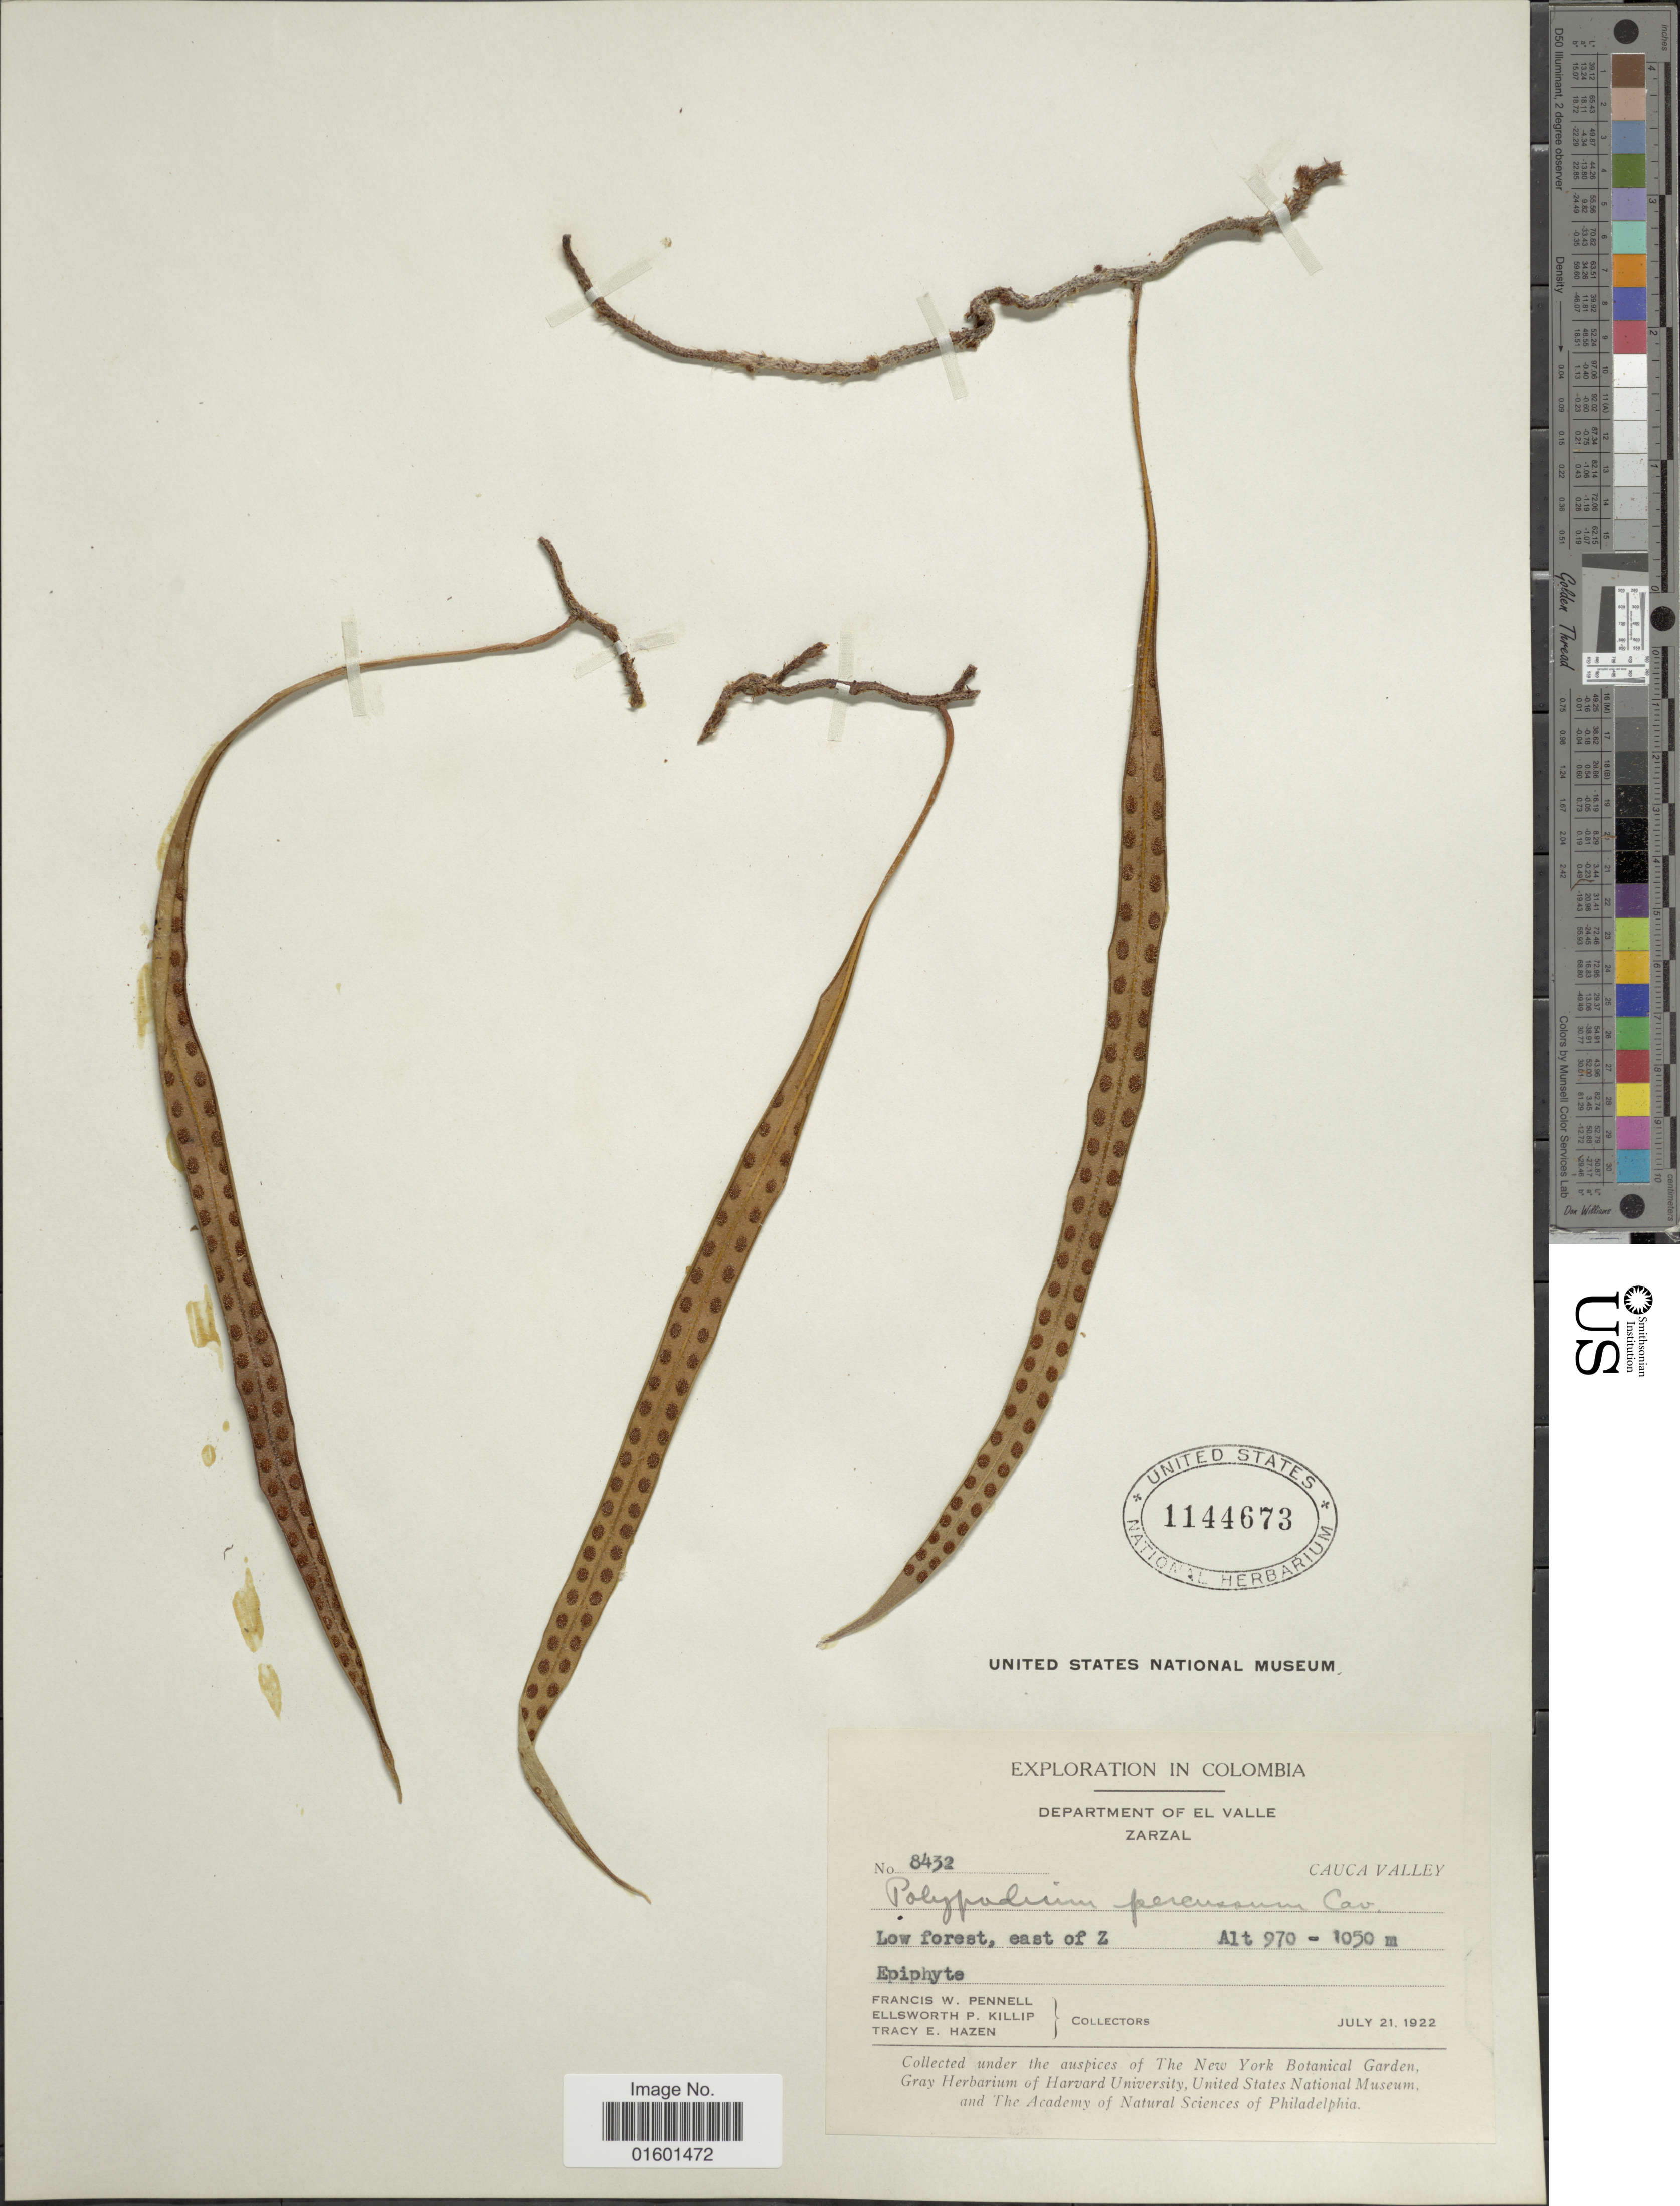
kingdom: Plantae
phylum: Tracheophyta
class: Polypodiopsida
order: Polypodiales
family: Polypodiaceae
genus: Microgramma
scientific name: Microgramma percussa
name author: (Cav.) de la Sota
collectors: F. W. Pennell, E. P. Killip & T. E. Hazen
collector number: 8432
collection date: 1922-07-21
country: Colombia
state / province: Valle del Cauca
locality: Department of El Valle, Zarzal, Low forest, east of Z, Cauca Valley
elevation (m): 970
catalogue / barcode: US 1144673